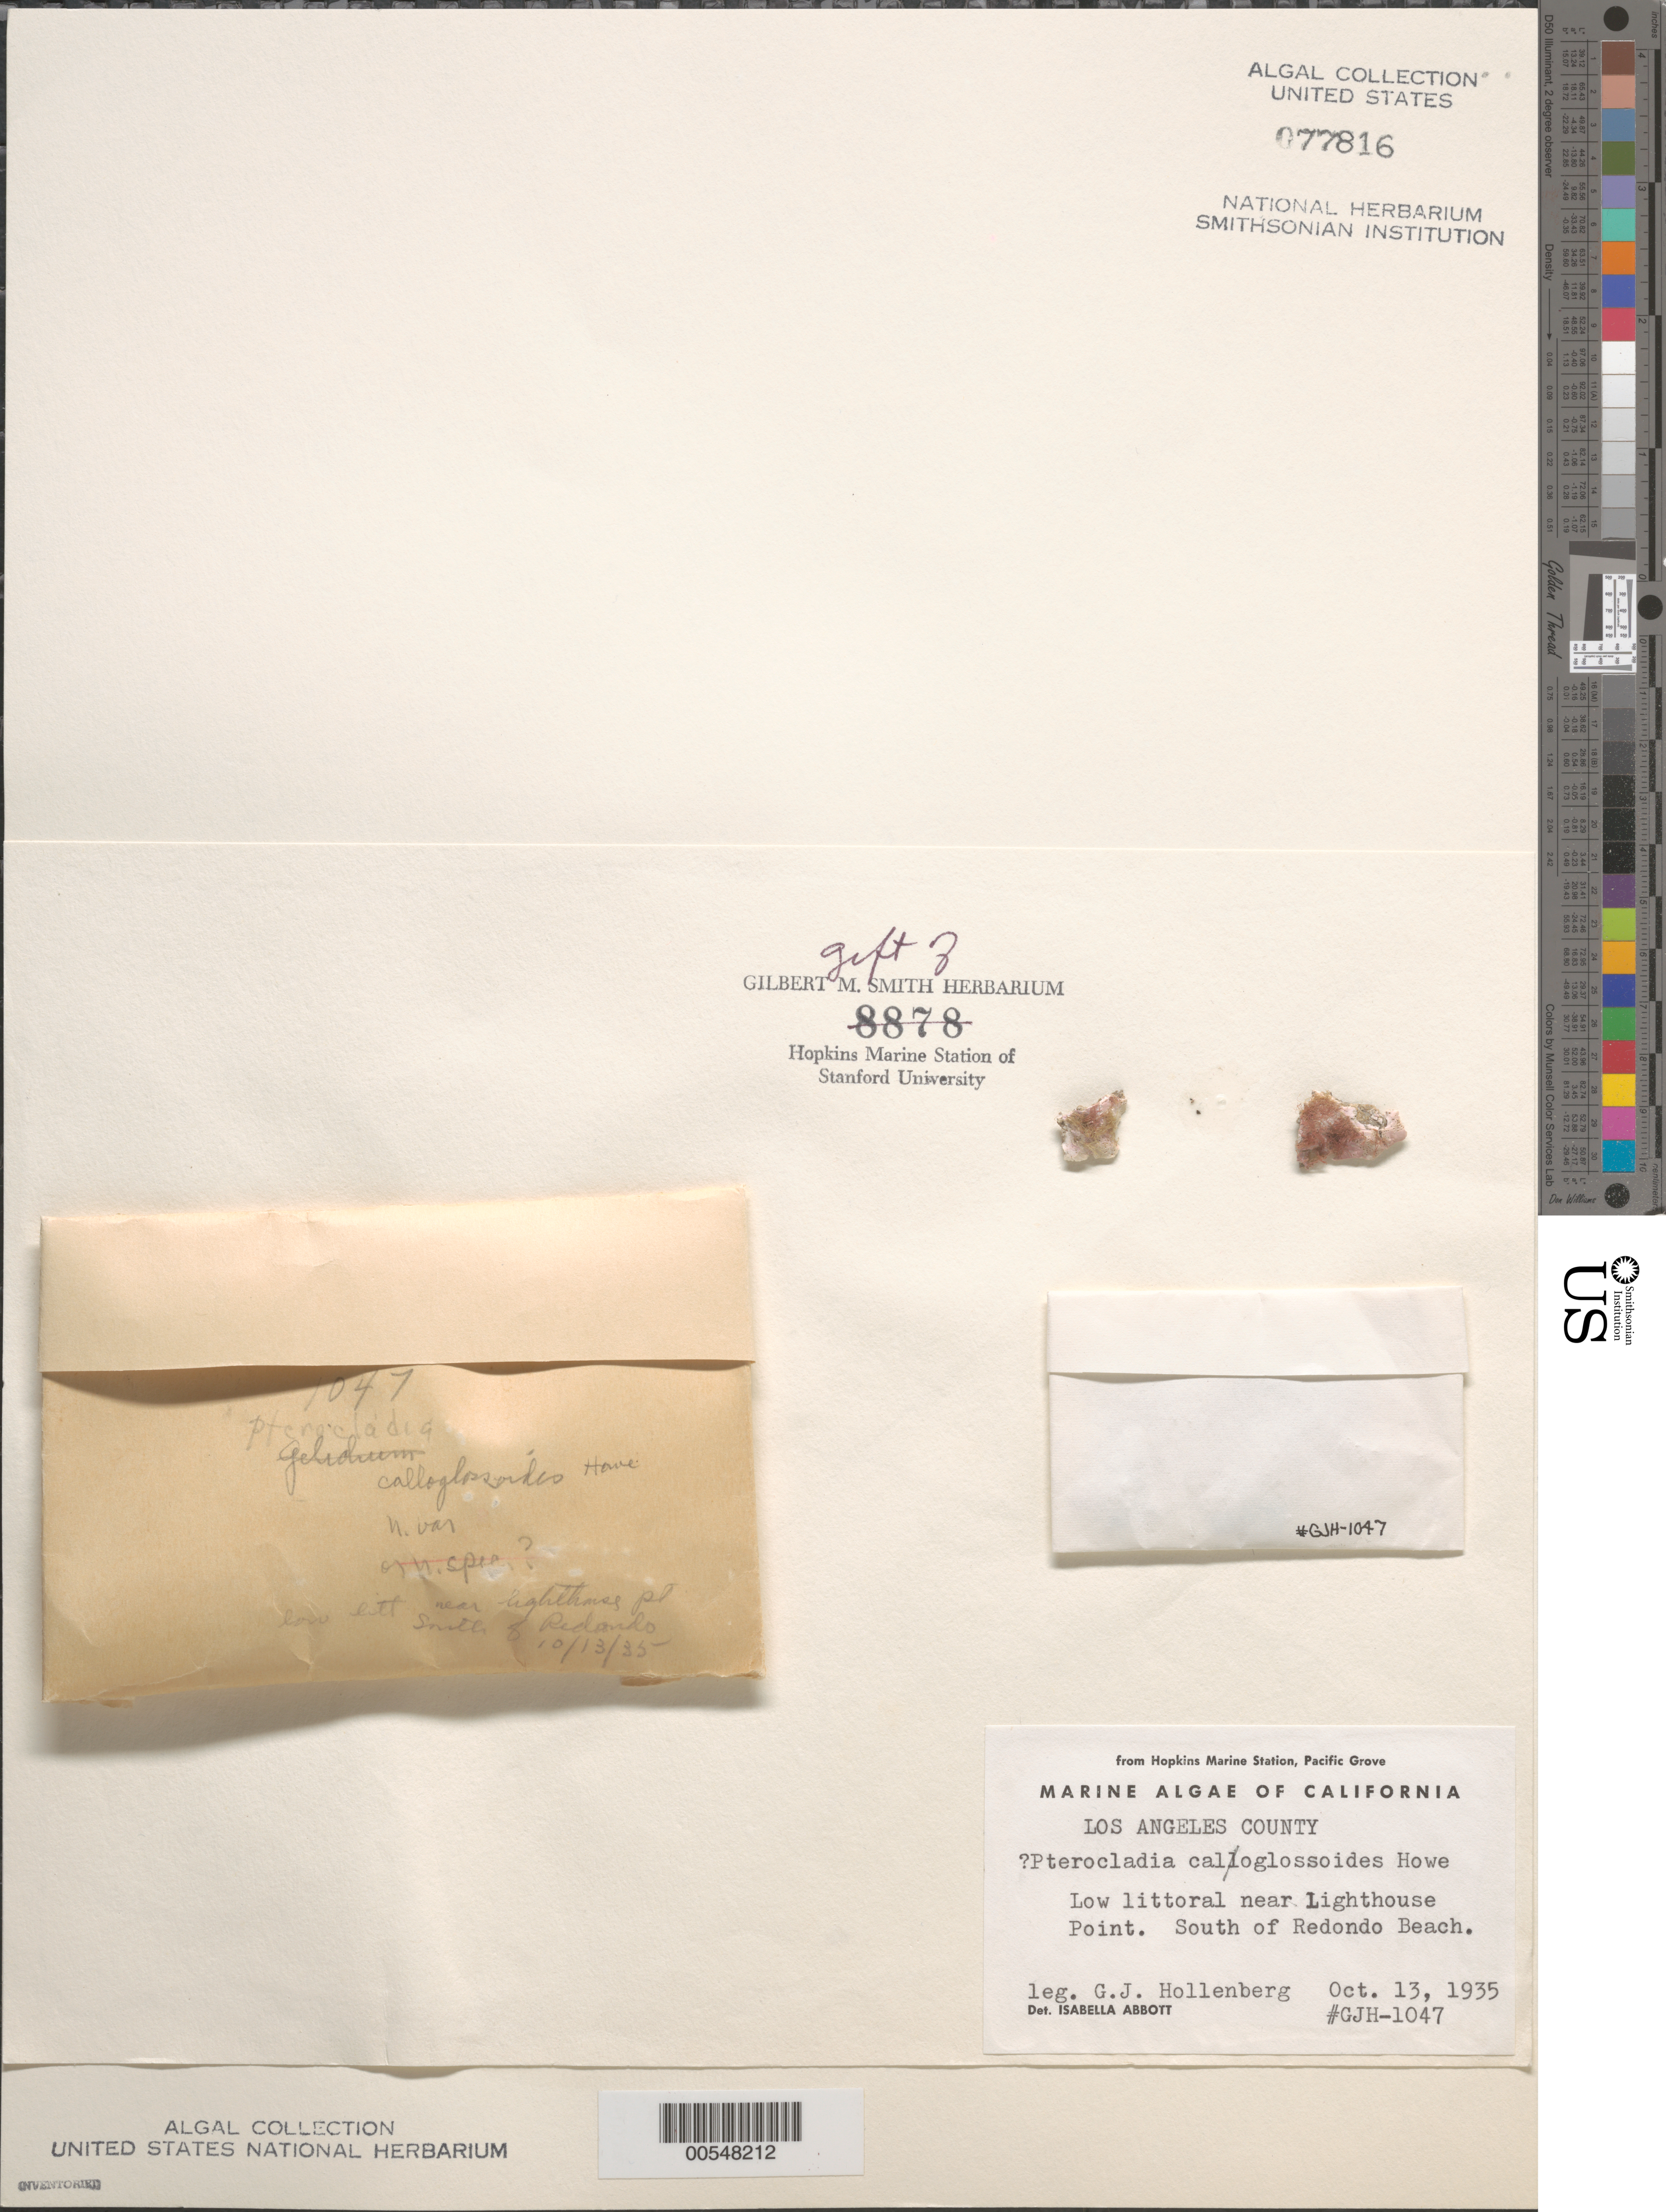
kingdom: Plantae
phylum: Rhodophyta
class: Florideophyceae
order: Gelidiales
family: Pterocladiaceae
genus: Pterocladiella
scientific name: Pterocladiella caloglossoides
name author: (M. Howe) Santelices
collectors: G. Hollenberg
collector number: GJH 1047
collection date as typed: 13 Oct 1935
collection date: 1935-10-13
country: United States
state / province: California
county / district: Los Angeles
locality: Near Lighthouse Point, south of Redondo Beach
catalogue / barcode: US 77816